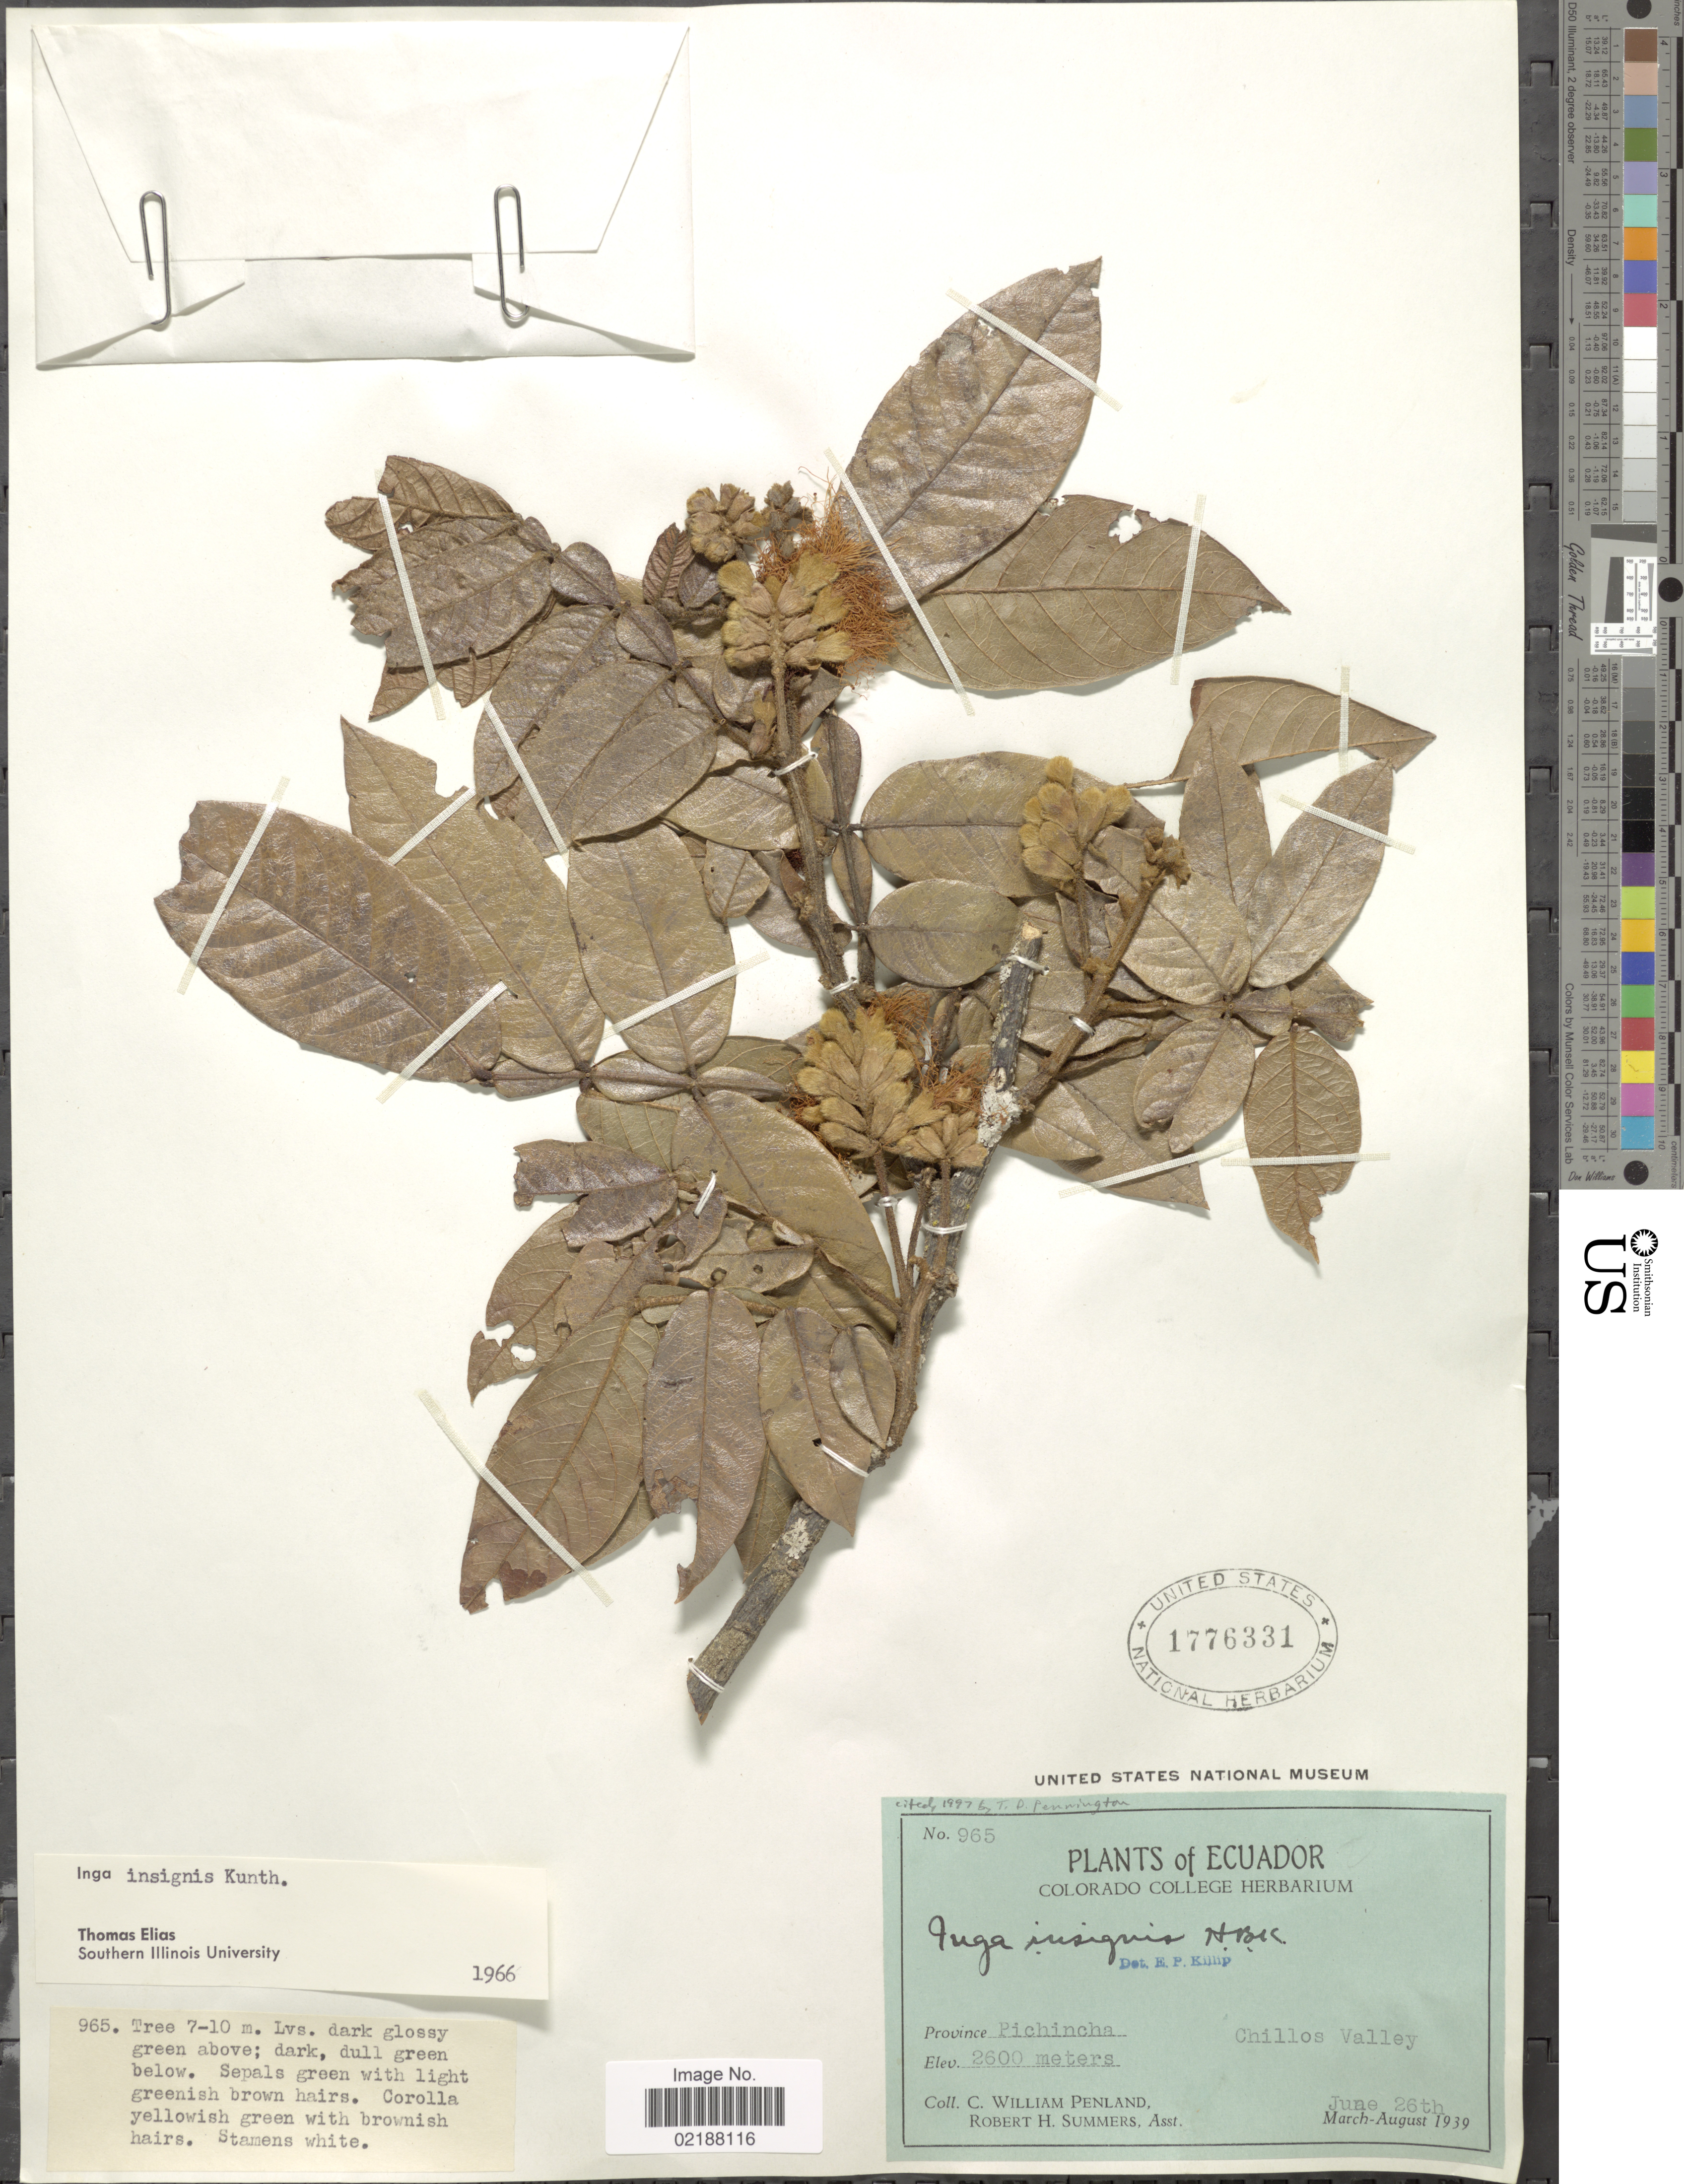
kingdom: Plantae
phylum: Tracheophyta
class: Magnoliopsida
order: Fabales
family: Fabaceae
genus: Inga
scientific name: Inga insignis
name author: Kunth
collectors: C. W. Penland & R. Summers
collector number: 965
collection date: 1939-06-26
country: Ecuador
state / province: Pichincha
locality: Province Pichincha. Chillos Valley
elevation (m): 2600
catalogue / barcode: US 1776331